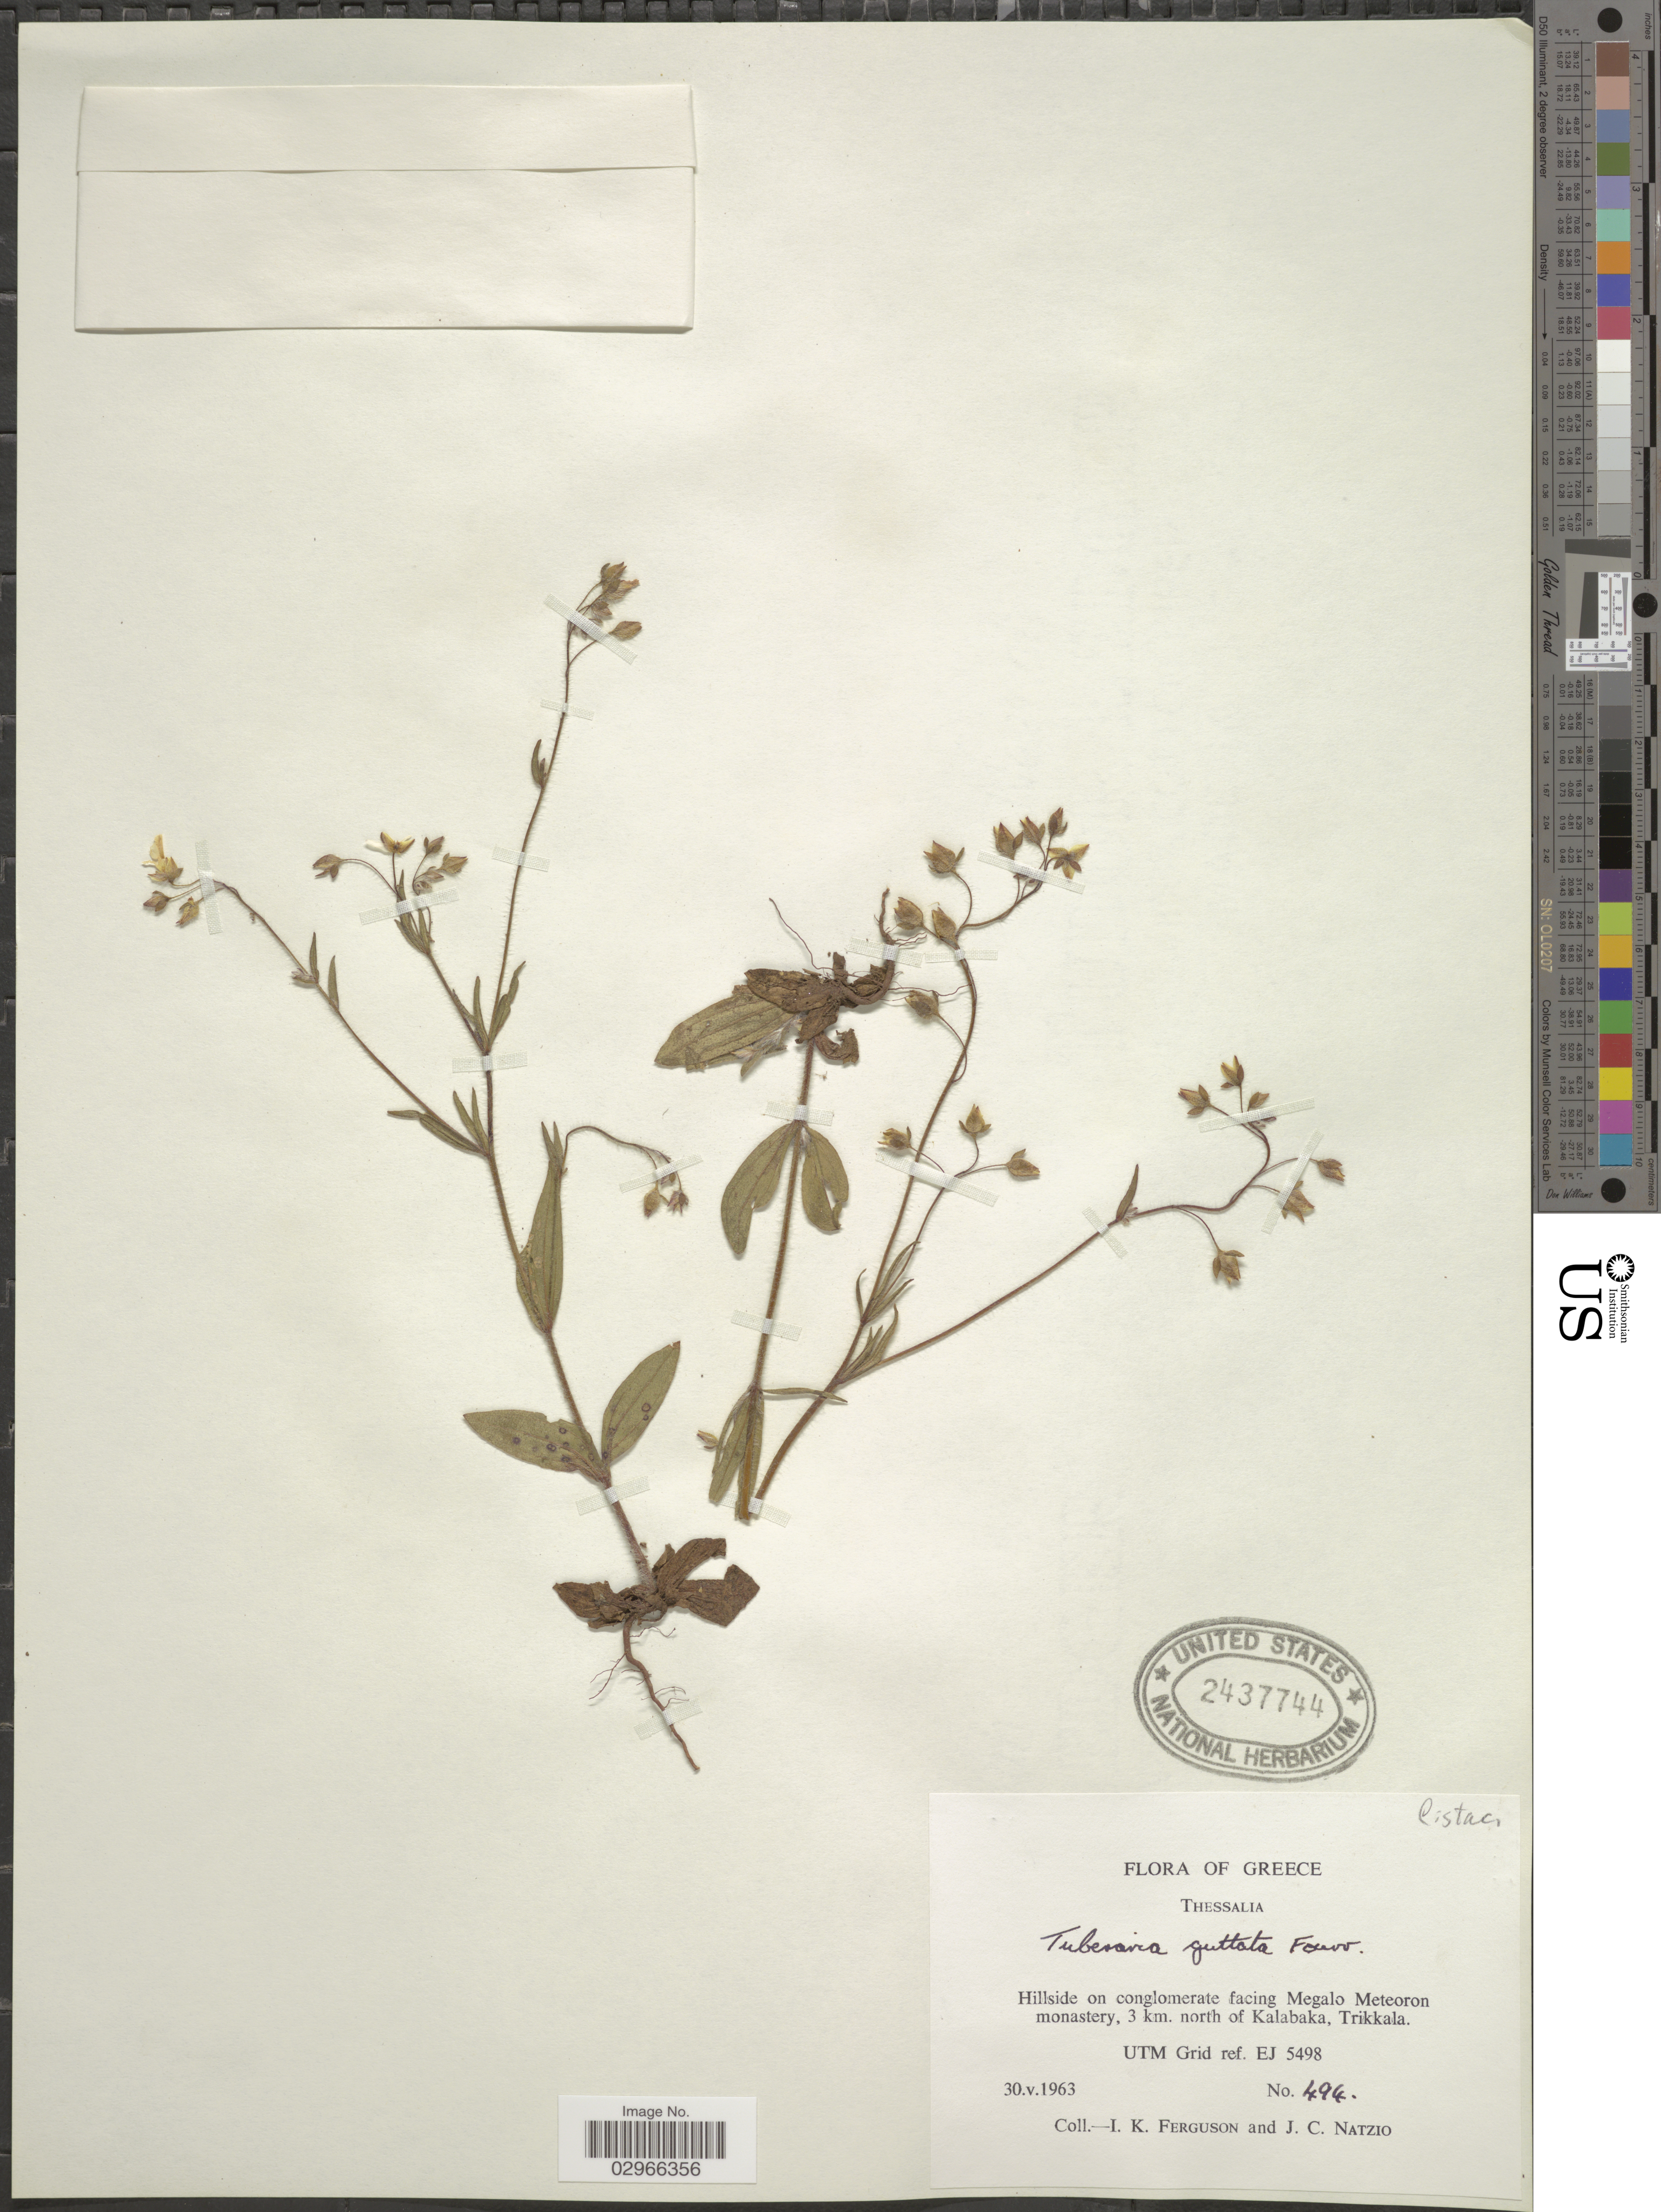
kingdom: Plantae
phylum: Tracheophyta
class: Magnoliopsida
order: Malvales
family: Cistaceae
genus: Tuberaria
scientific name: Tuberaria guttata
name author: (L.) Fourr.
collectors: I. K. Ferguson & J. Natzio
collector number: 494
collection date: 1963-05-30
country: Greece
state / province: Thessaly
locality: Hillside on conglomerate facing Megalo Meteoron monsatery, 3 km. north of Kalabaka, Trikkala. UTM Grid ref. EJ 5498.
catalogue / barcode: US 2437744